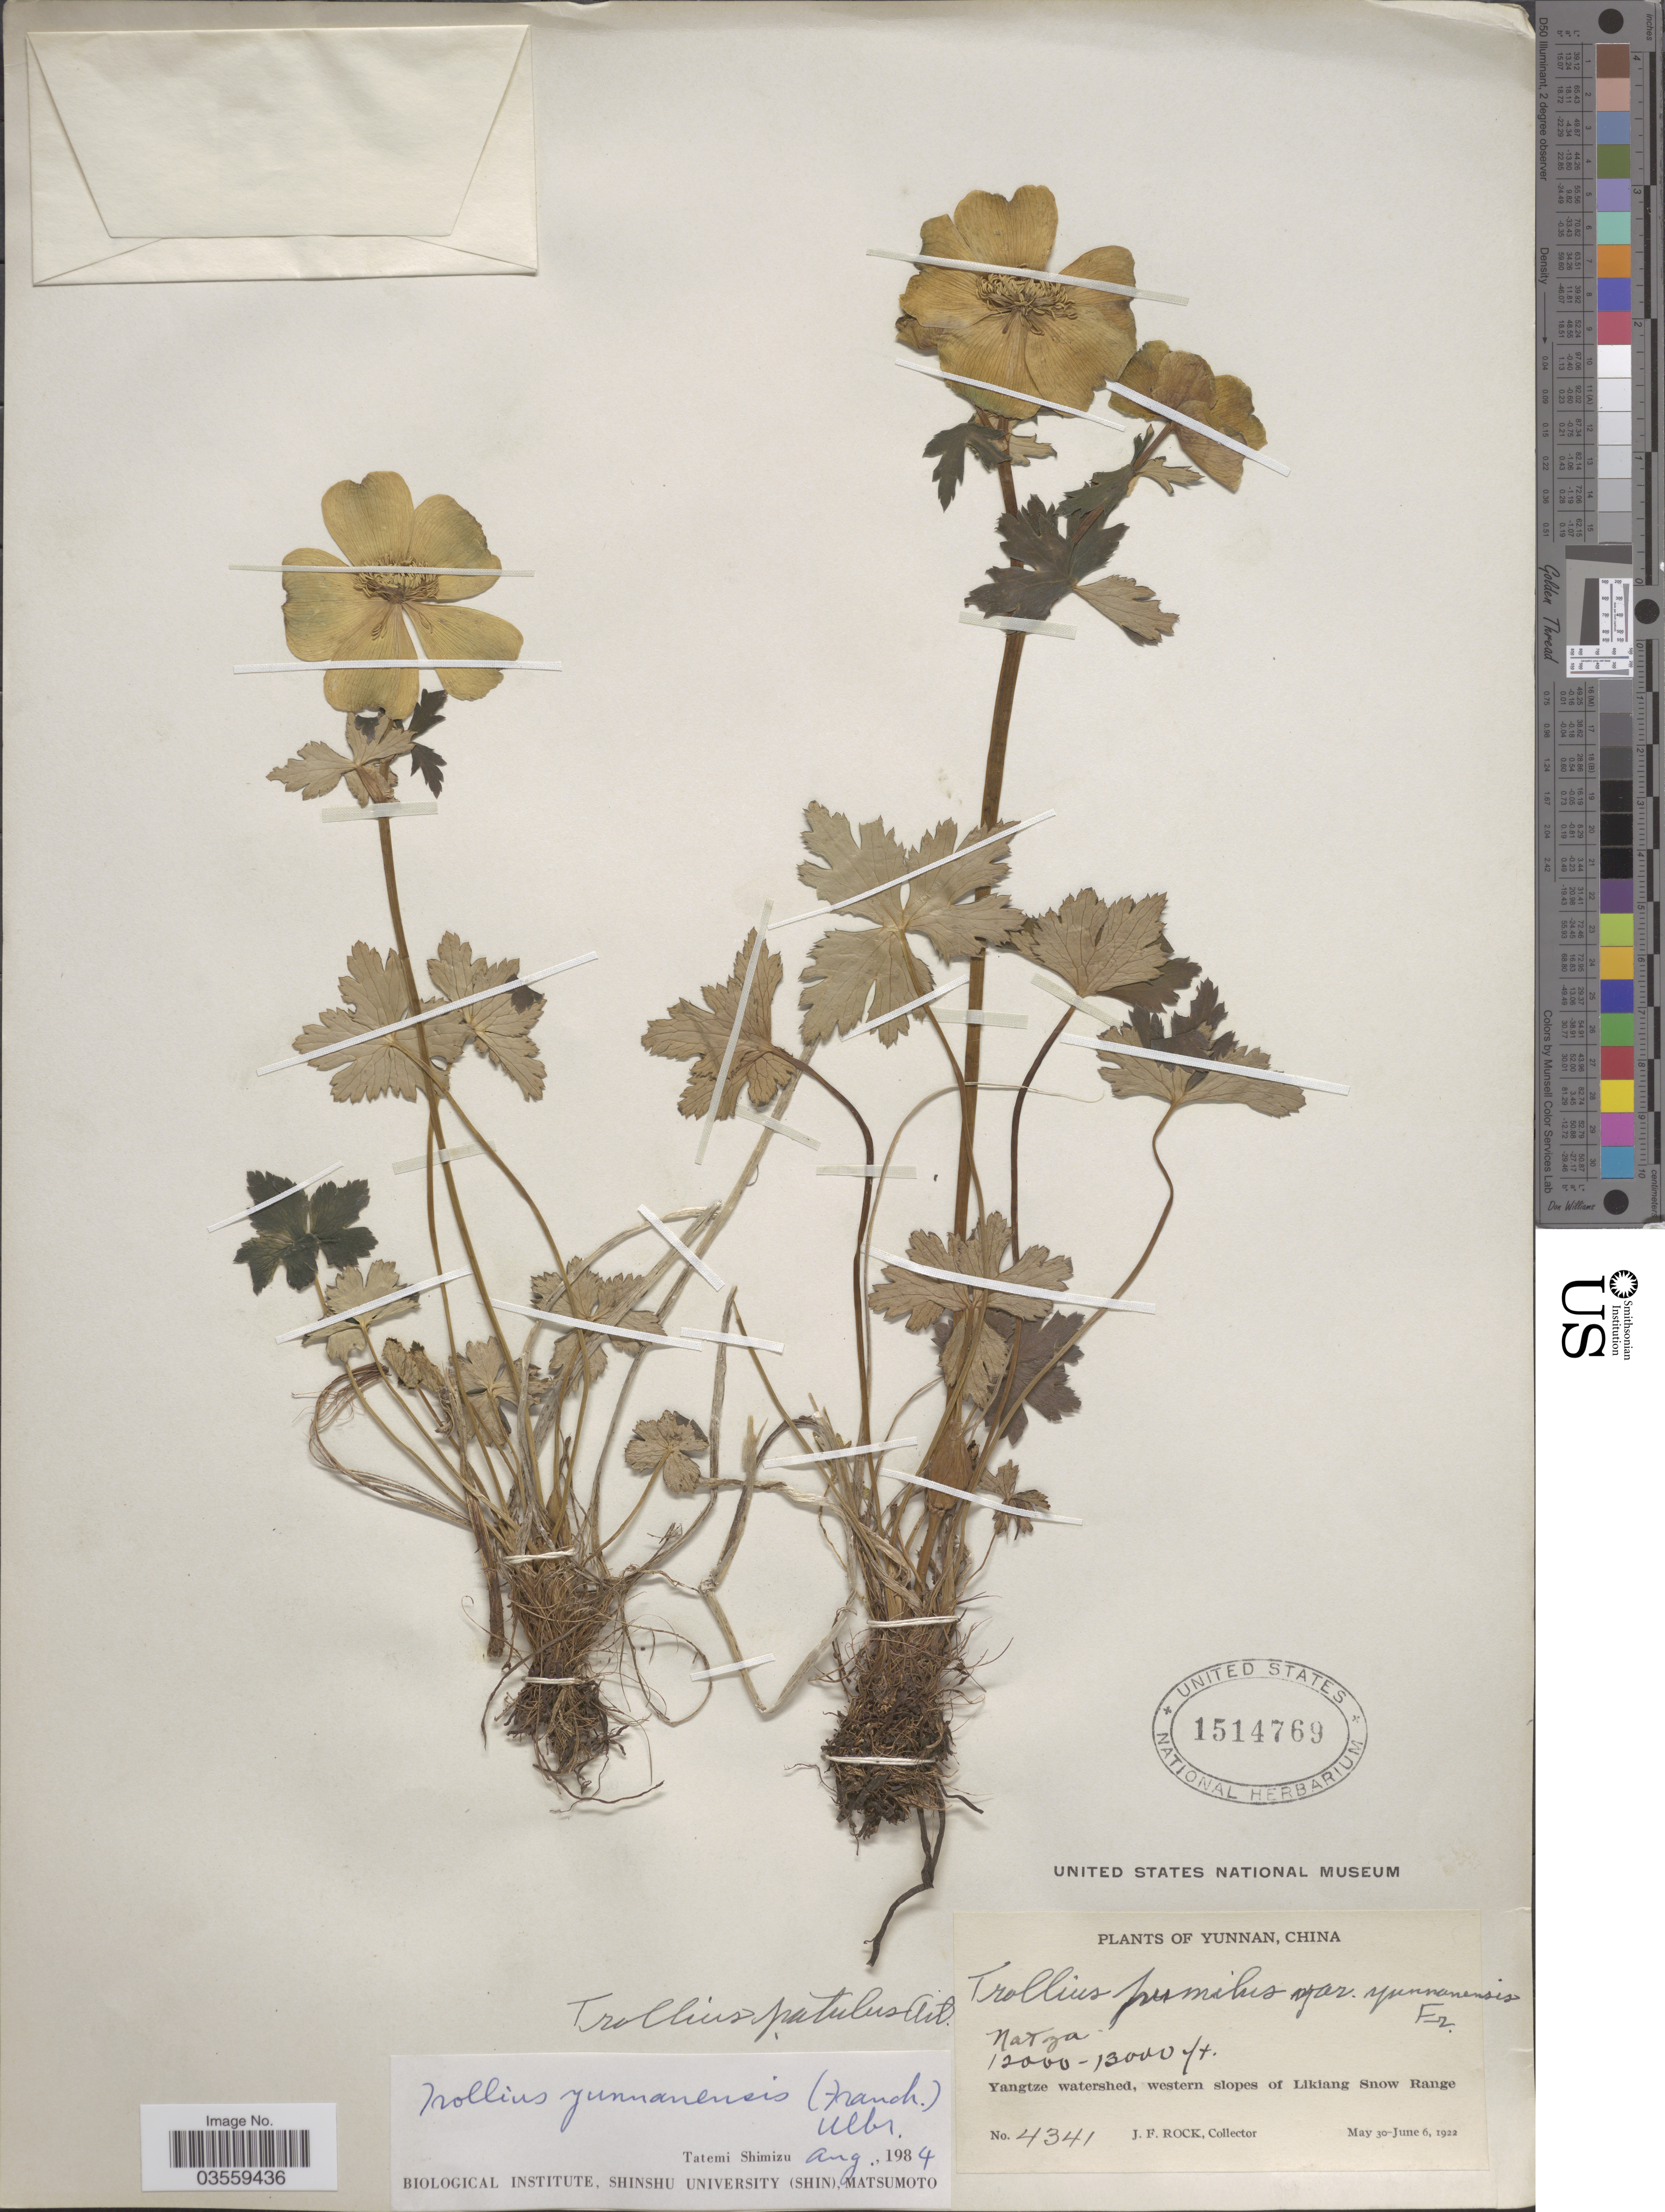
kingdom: Plantae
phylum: Tracheophyta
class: Magnoliopsida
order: Ranunculales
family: Ranunculaceae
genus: Trollius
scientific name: Trollius yunnanensis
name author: Ulbr.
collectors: J. Rock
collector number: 4341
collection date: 1922-05-30/1922-06-06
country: China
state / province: Yunnan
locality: Natza. Yangtze watershed, western slopes of Likiang Snow Range.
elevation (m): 3658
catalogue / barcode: US 1514769